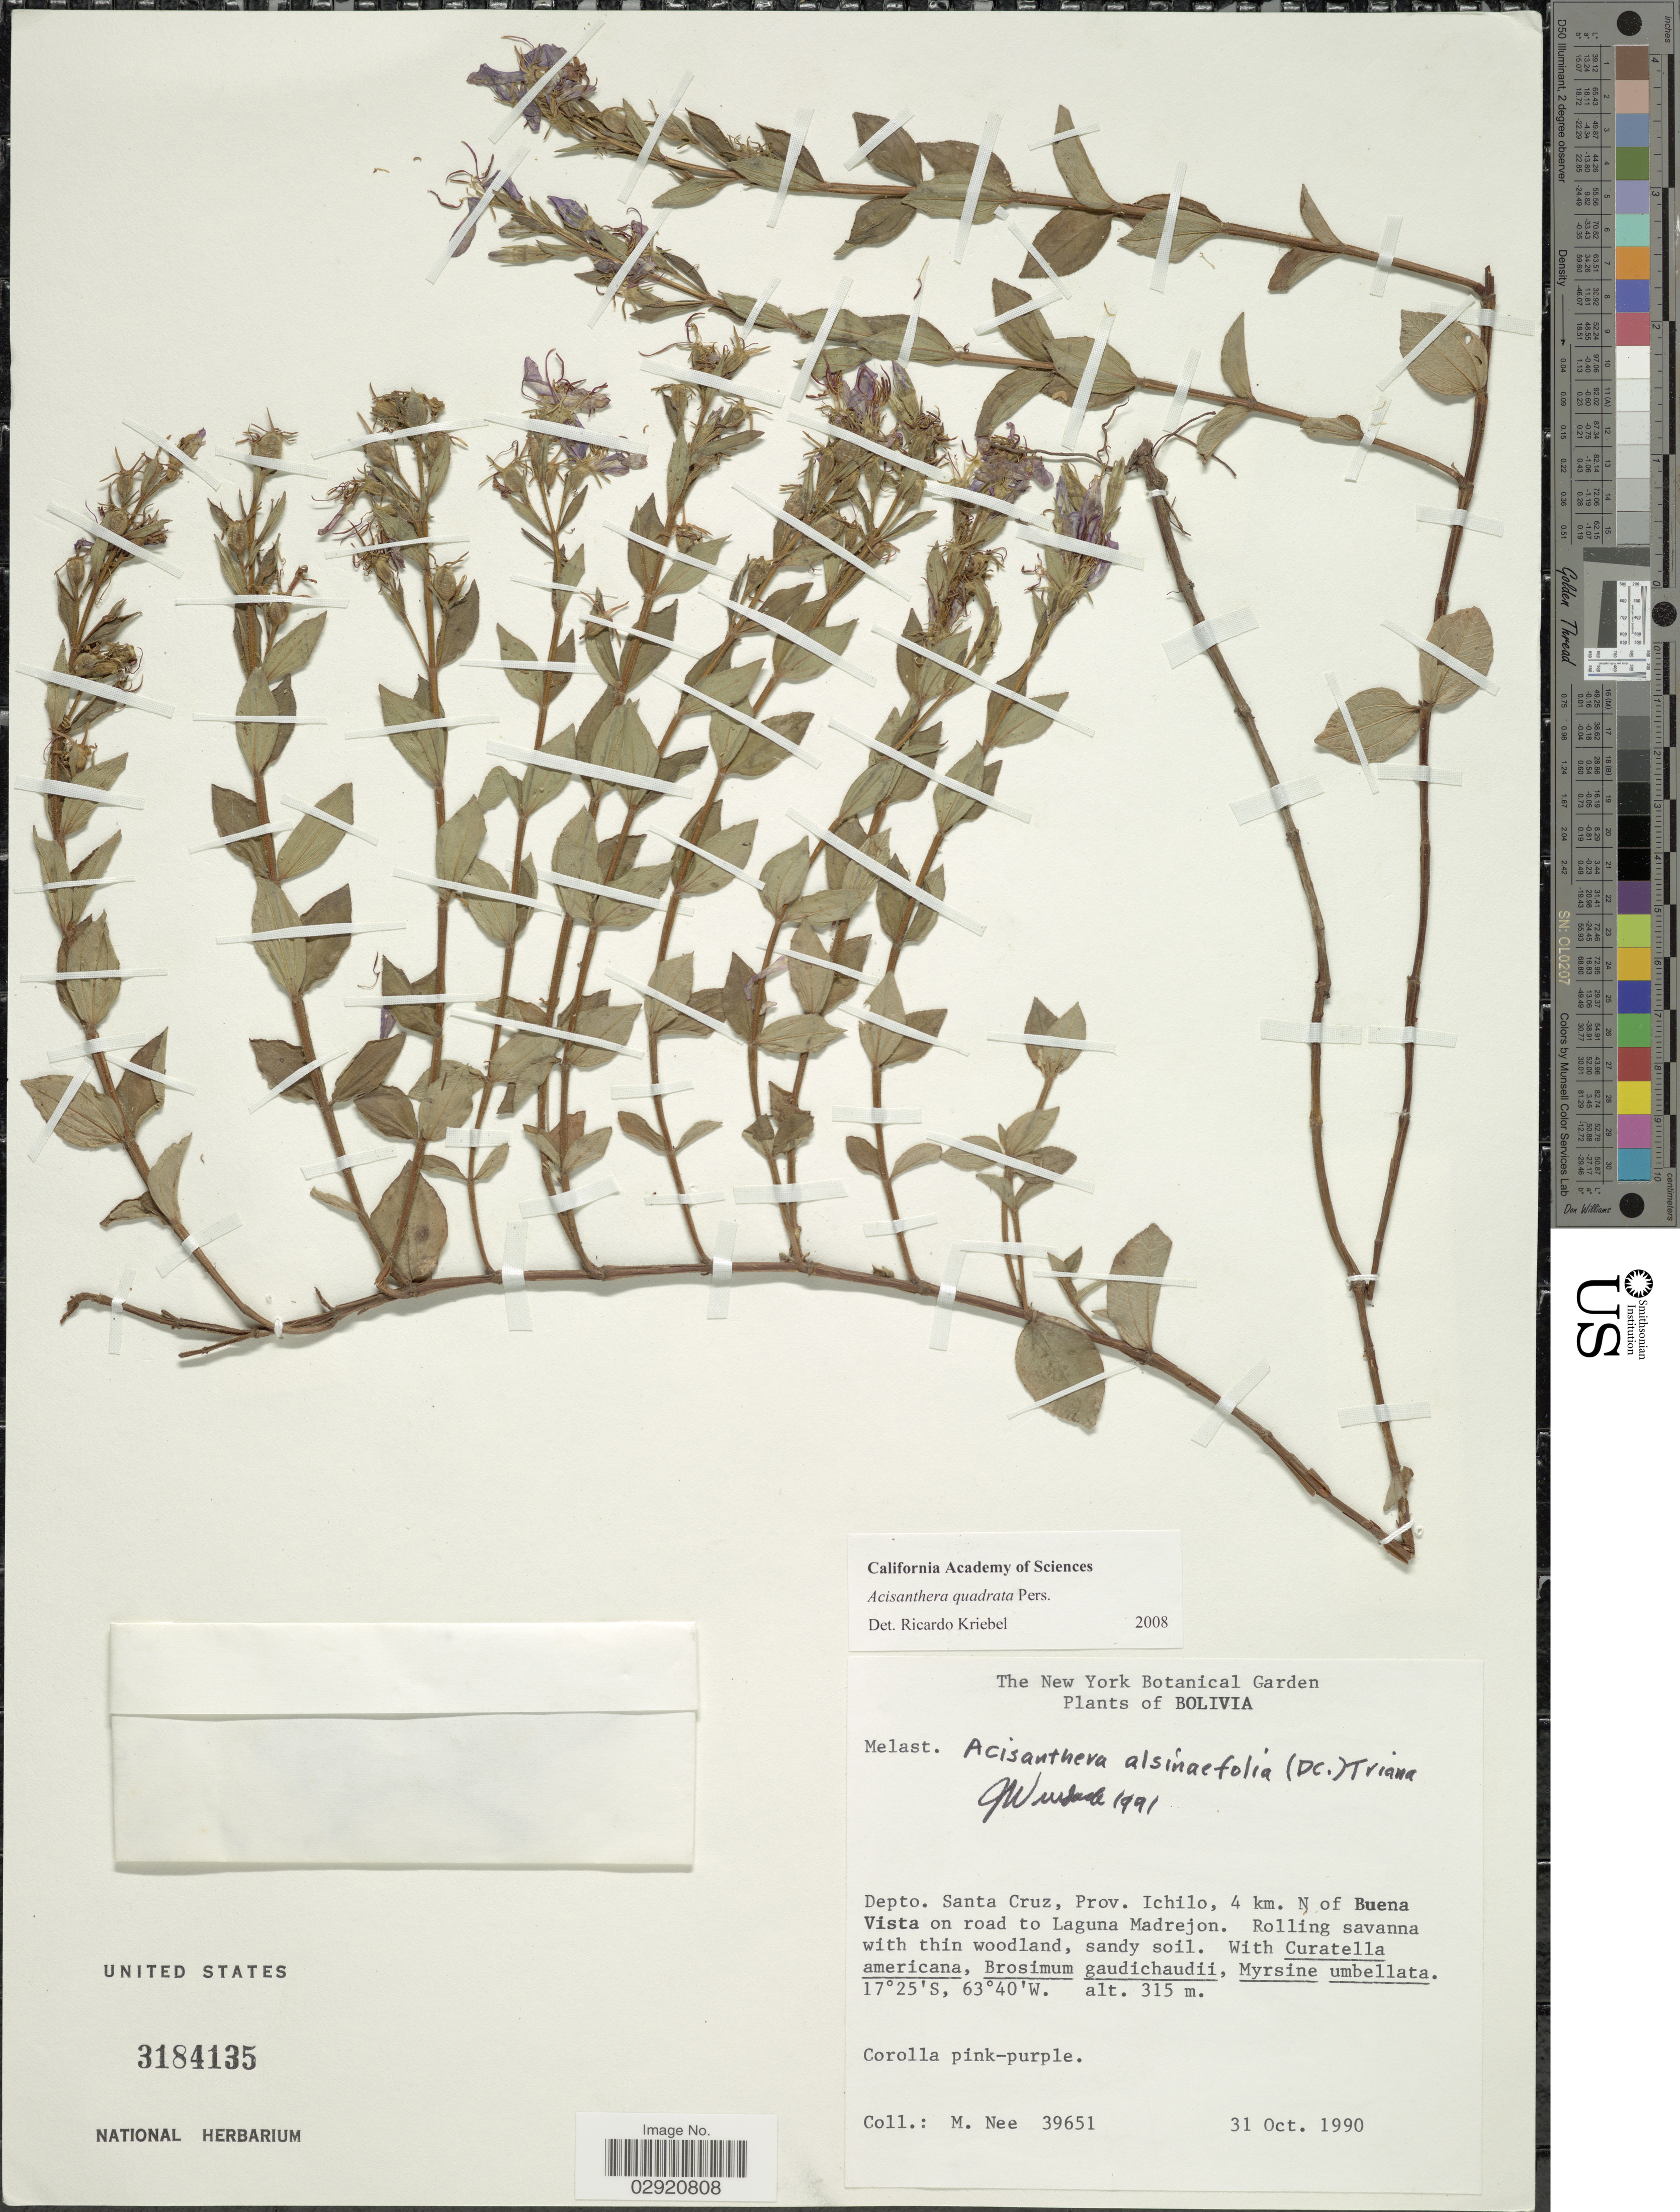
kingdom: Plantae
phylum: Tracheophyta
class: Magnoliopsida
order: Myrtales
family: Melastomataceae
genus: Acisanthera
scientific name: Acisanthera alsinefolia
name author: (DC.) Triana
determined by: Nunes da Silva, Diego, (RB), Jardim Botanico do Rio de Janeiro - Herbario (BRAZIL)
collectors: M. Nee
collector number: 39651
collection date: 1990-10-31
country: Bolivia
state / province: Santa Cruz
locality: Depto. Santa Cruz, Prov. Ichilo, 4 km. N of Buena Vista on road to Laguna Madrejon.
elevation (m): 315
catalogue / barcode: US 3184135